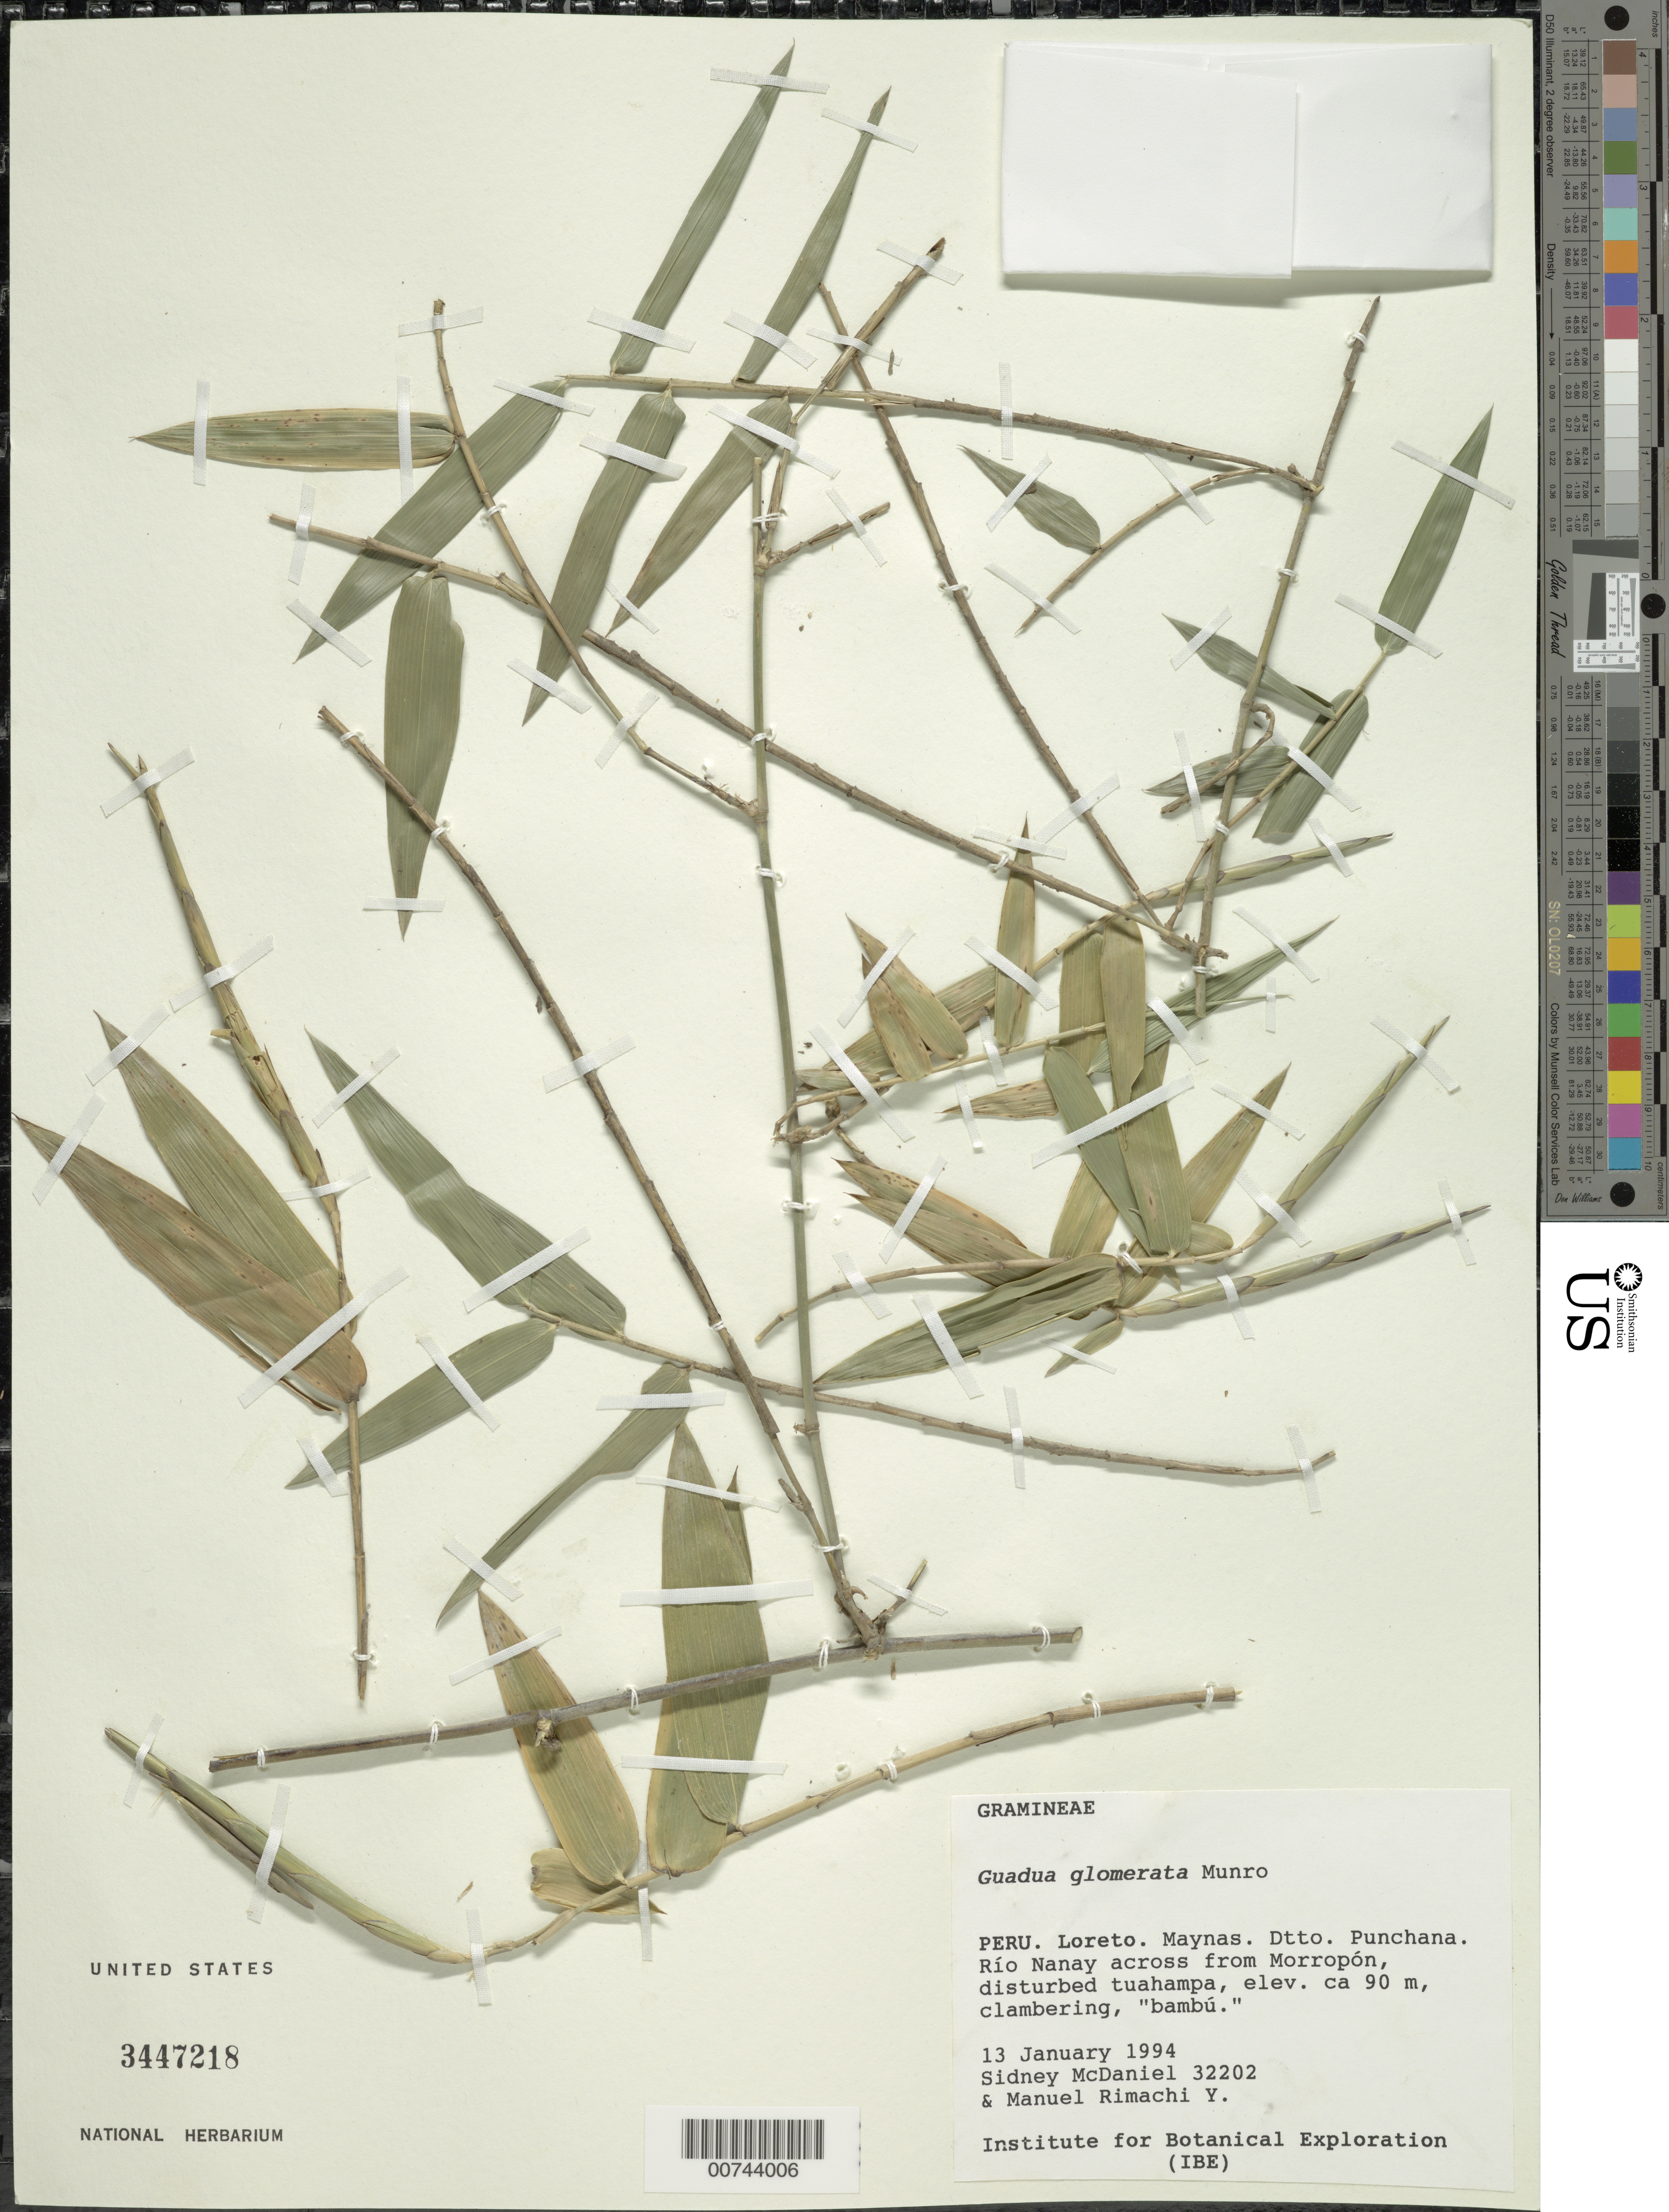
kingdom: Plantae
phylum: Tracheophyta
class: Liliopsida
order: Poales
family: Poaceae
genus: Guadua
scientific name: Guadua glomerata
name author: Munro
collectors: S. T. McDaniel & M. Rimachi Y.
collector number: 32202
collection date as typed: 13 Jan 1994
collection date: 1994-01-13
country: Peru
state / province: Loreto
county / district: Maynas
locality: Punchana, Rio Nanay across from Morropon.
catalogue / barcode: US 3447218